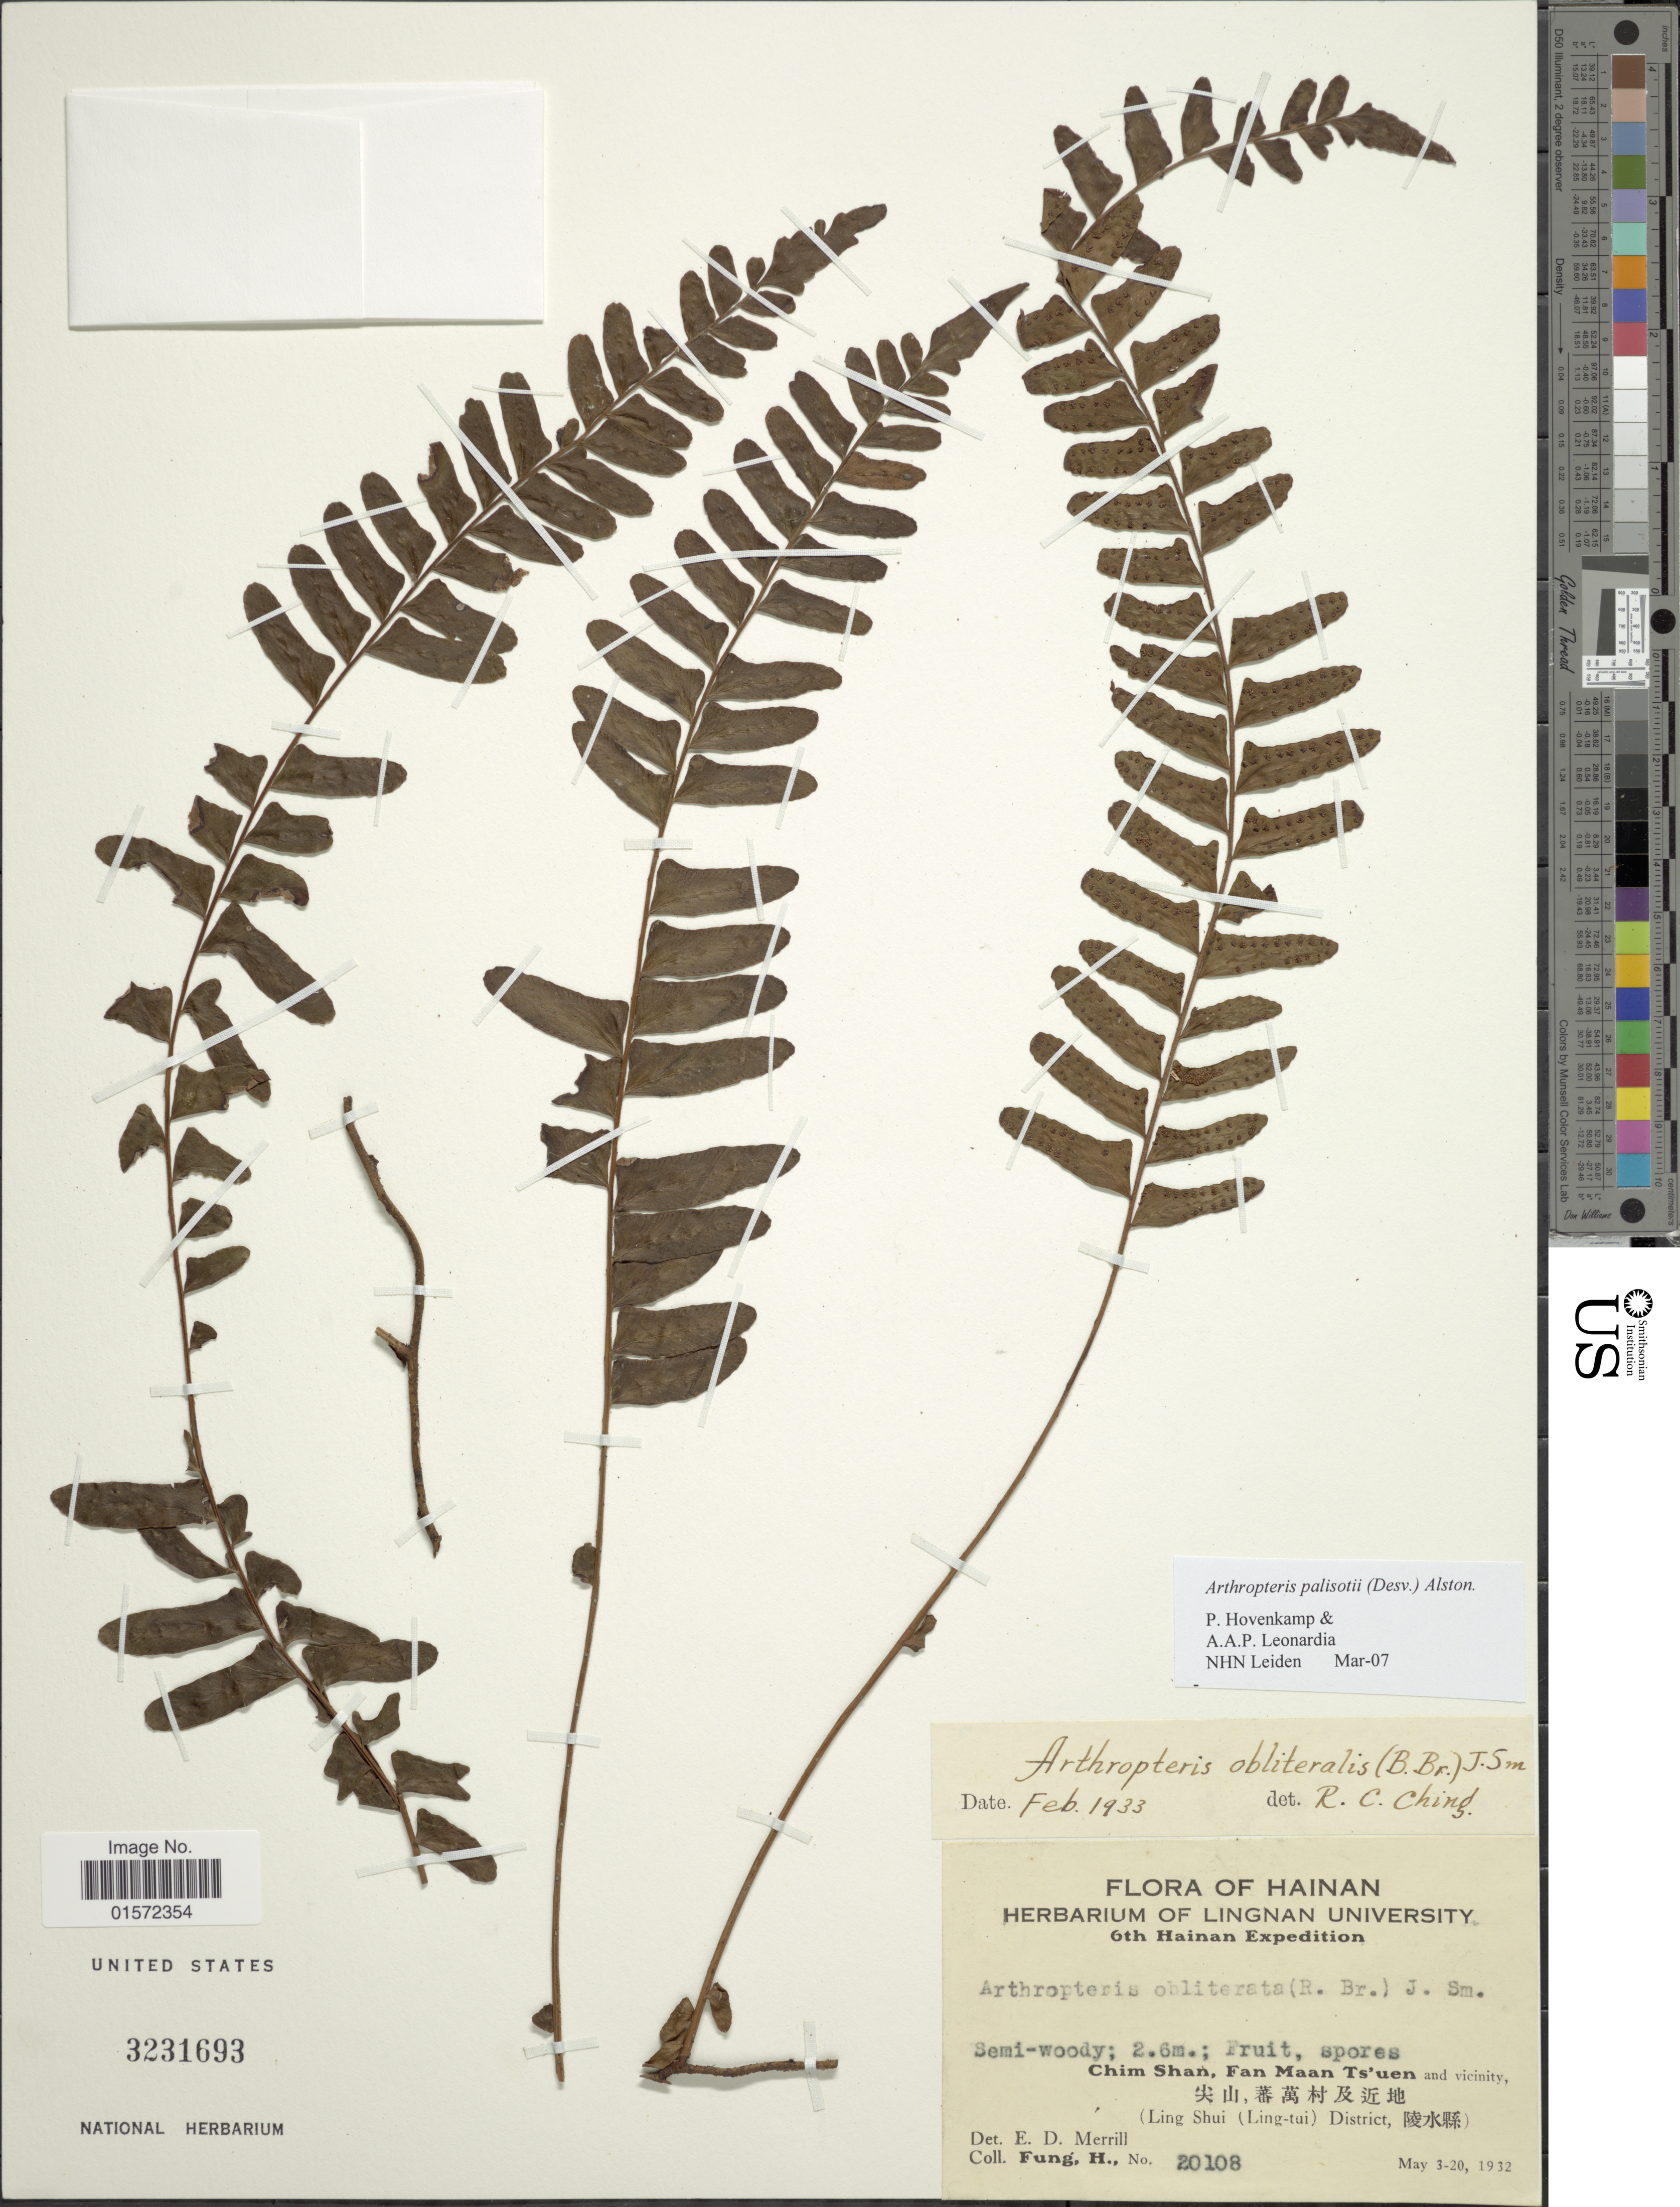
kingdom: Plantae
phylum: Tracheophyta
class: Polypodiopsida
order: Polypodiales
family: Tectariaceae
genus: Arthropteris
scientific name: Arthropteris palisotii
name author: (Desv.) Alston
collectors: H. Fung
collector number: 20108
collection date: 1932-05-03/1932-05-20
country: China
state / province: Hainan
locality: Chim Shan, Fan Maan Ts'uen and vicinity, X, (Ling Shui (Ling-tui) District, X)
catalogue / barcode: US 3231693